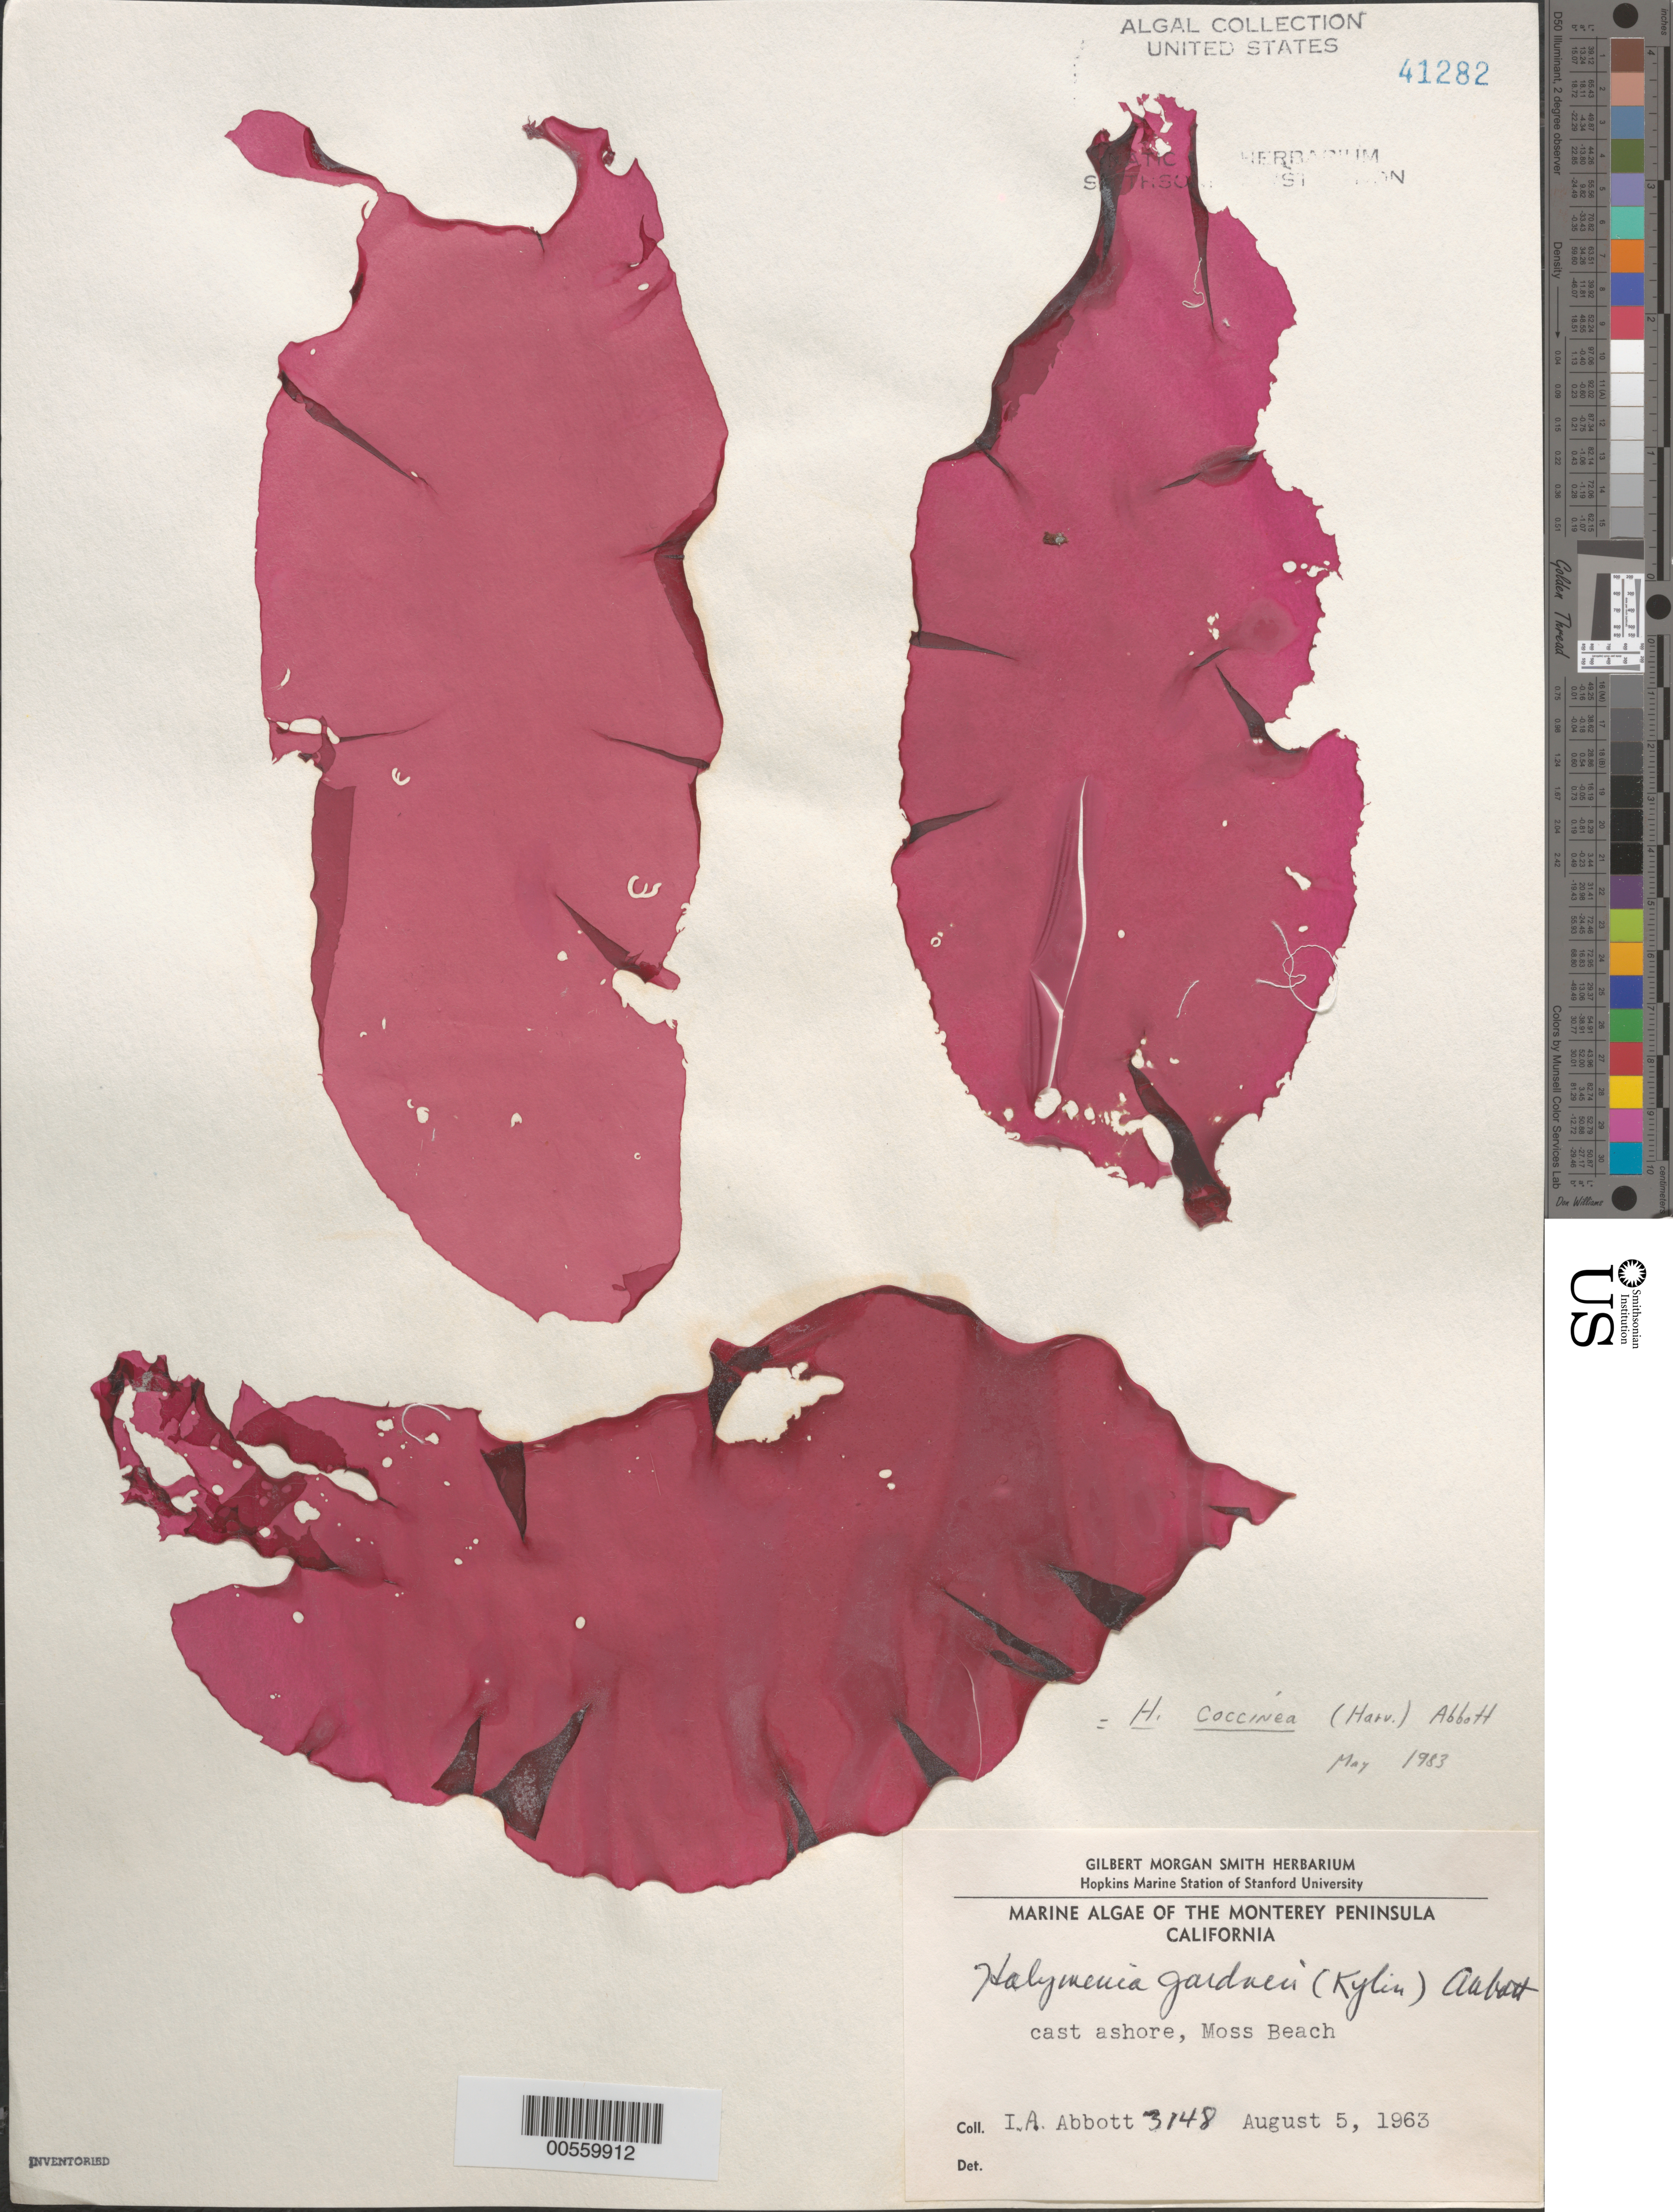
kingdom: Plantae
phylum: Rhodophyta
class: Florideophyceae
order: Gigartinales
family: Dumontiaceae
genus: Weeksia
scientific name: Weeksia coccinea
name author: (Harv.) S.C. Lindstrom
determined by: Algae name updating Project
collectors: I. A. Abbott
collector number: IAA 3148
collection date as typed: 05 Aug 1963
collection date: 1963-08-05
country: United States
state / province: California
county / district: Monterey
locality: Moss Beach, Monterey Peninsula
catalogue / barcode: US 41282